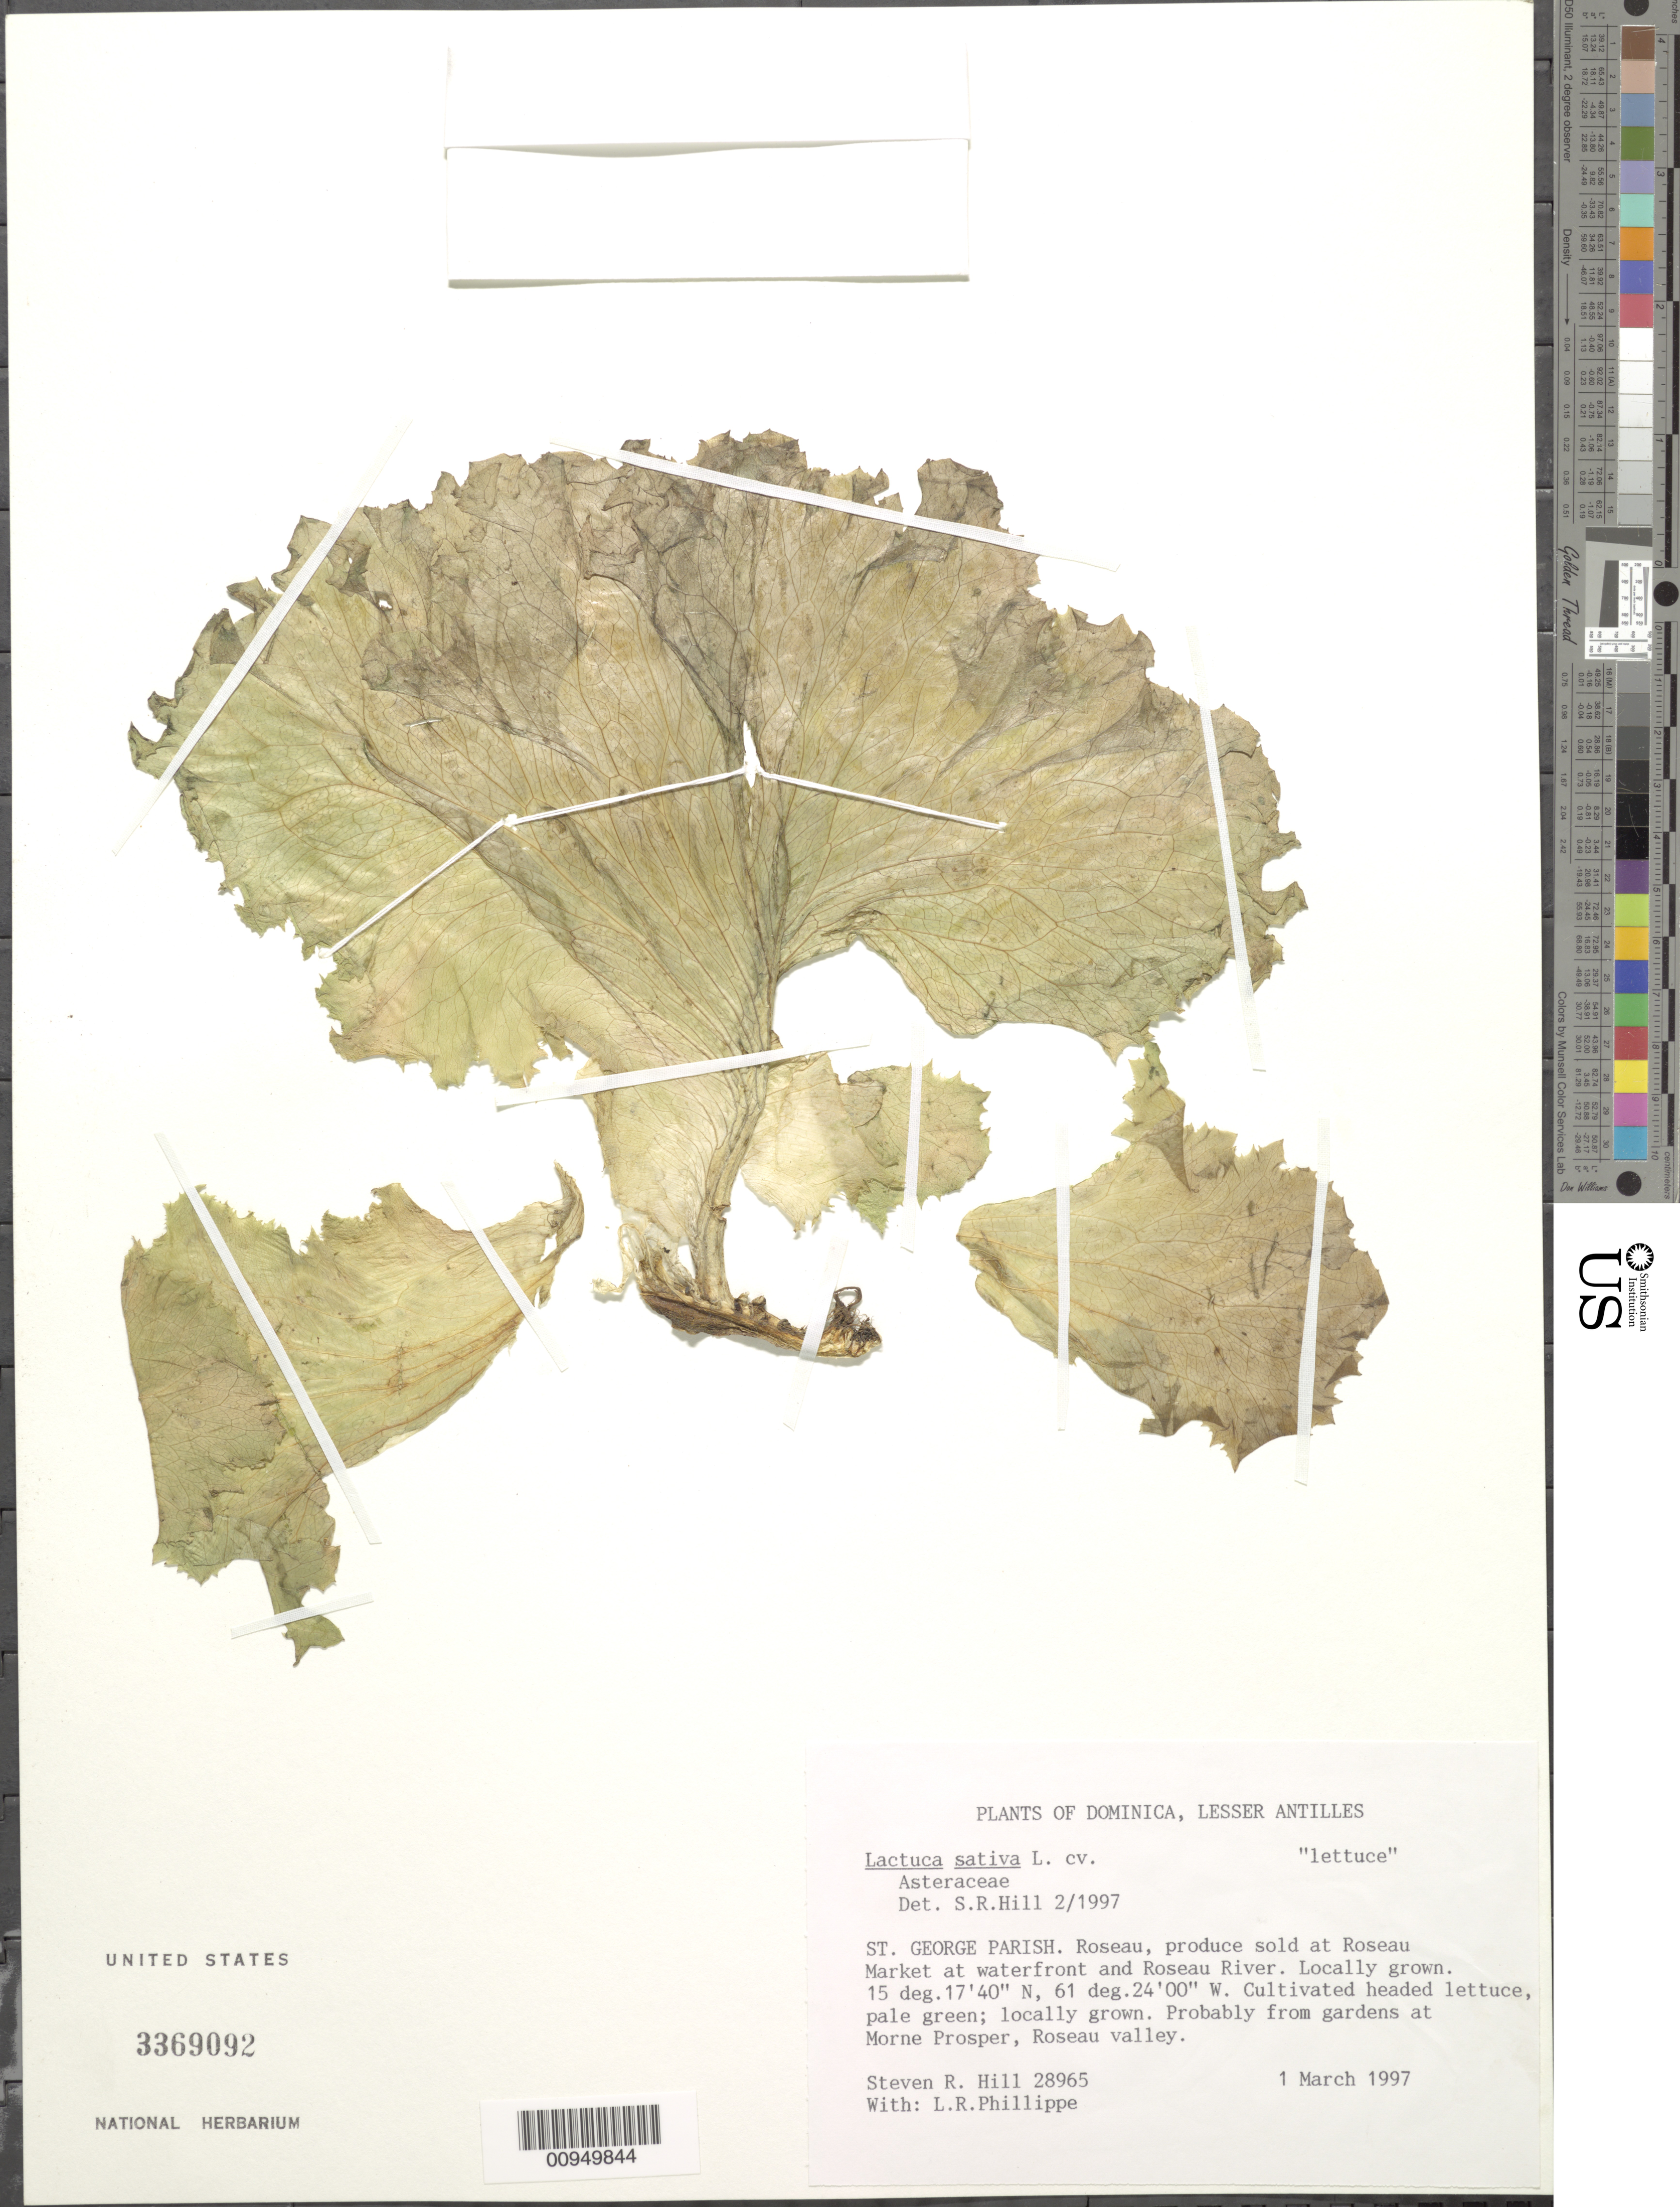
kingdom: Plantae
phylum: Tracheophyta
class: Magnoliopsida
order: Asterales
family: Asteraceae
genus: Lactuca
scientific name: Lactuca sativa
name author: L.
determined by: Hill, Steven R.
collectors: S. R. Hill & L. Phillippe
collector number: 28965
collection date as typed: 01 Mar 1997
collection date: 1997-03-01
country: Dominica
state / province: St. George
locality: Roseau, at Roseau Market at waterfront and Roseau River, probably from gardens at Morne Prosper, Roseau Valley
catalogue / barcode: US 3369092